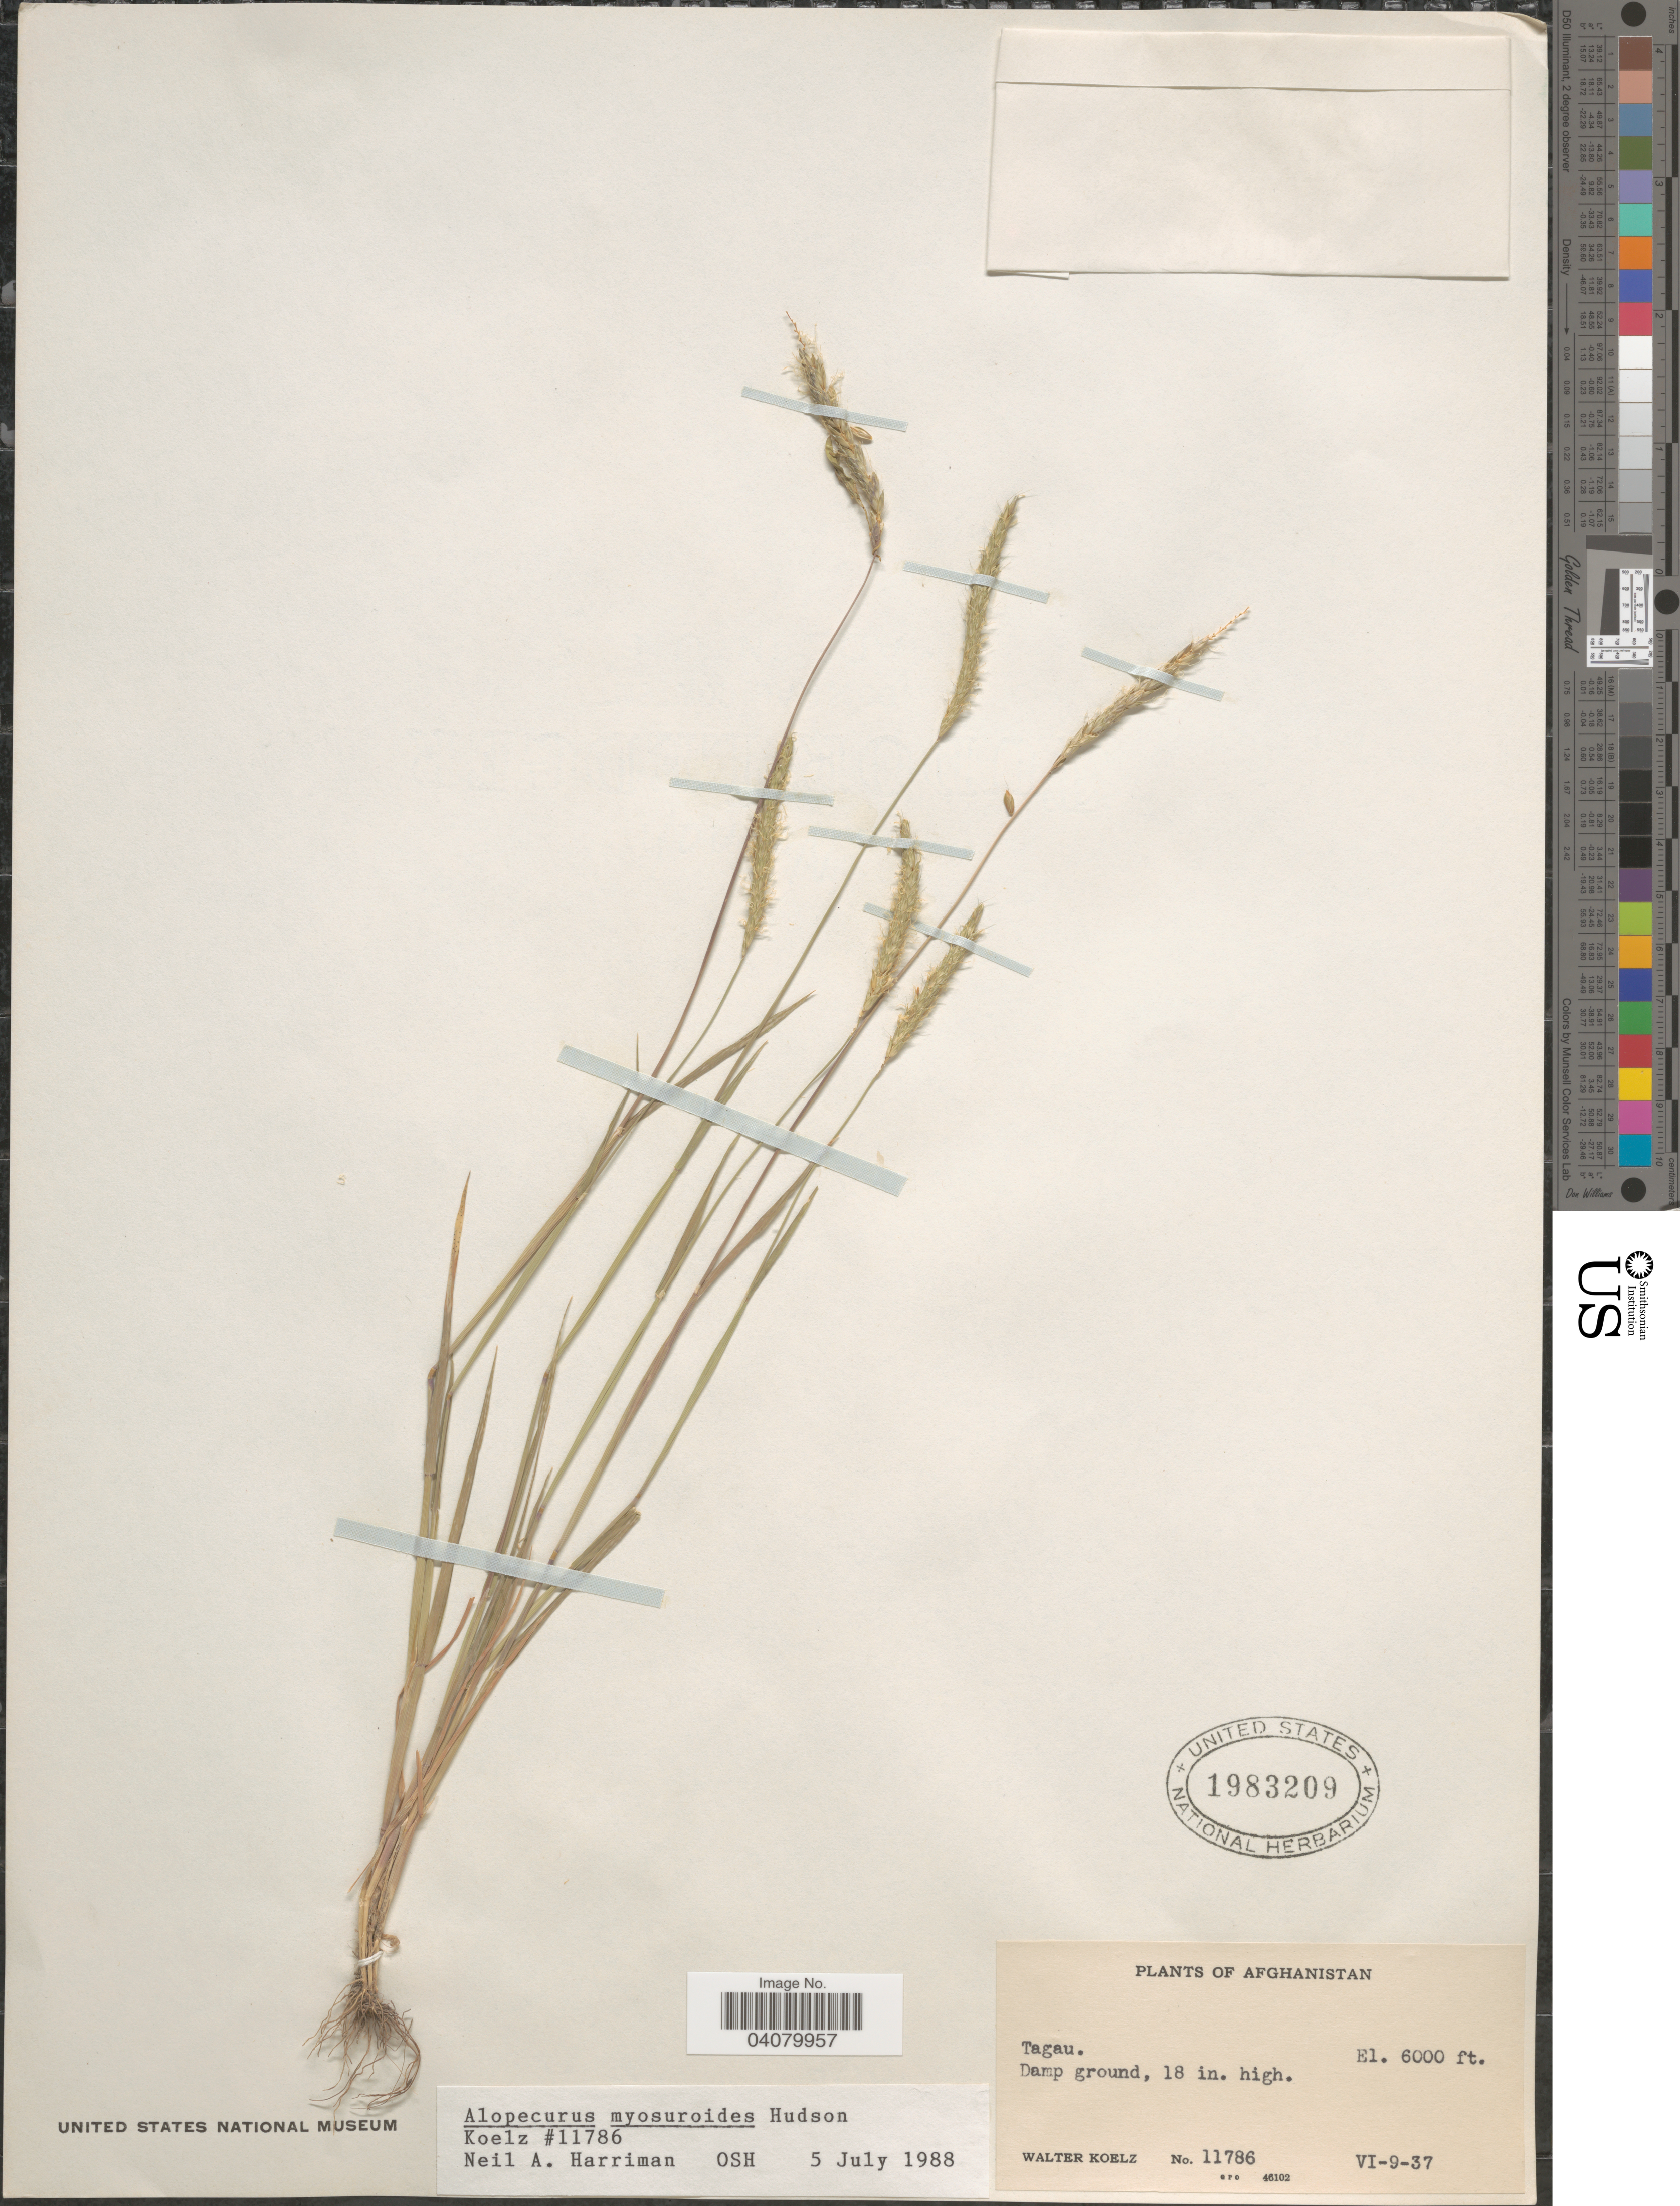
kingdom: Plantae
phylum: Tracheophyta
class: Liliopsida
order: Poales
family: Poaceae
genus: Alopecurus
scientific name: Alopecurus myosuroides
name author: Huds.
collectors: W. N. Koelz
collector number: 11786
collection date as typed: Transcribed d/m/y: 9/6/37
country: Afghanistan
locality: Tagau. Damp ground.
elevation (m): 1829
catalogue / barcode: US 1983209